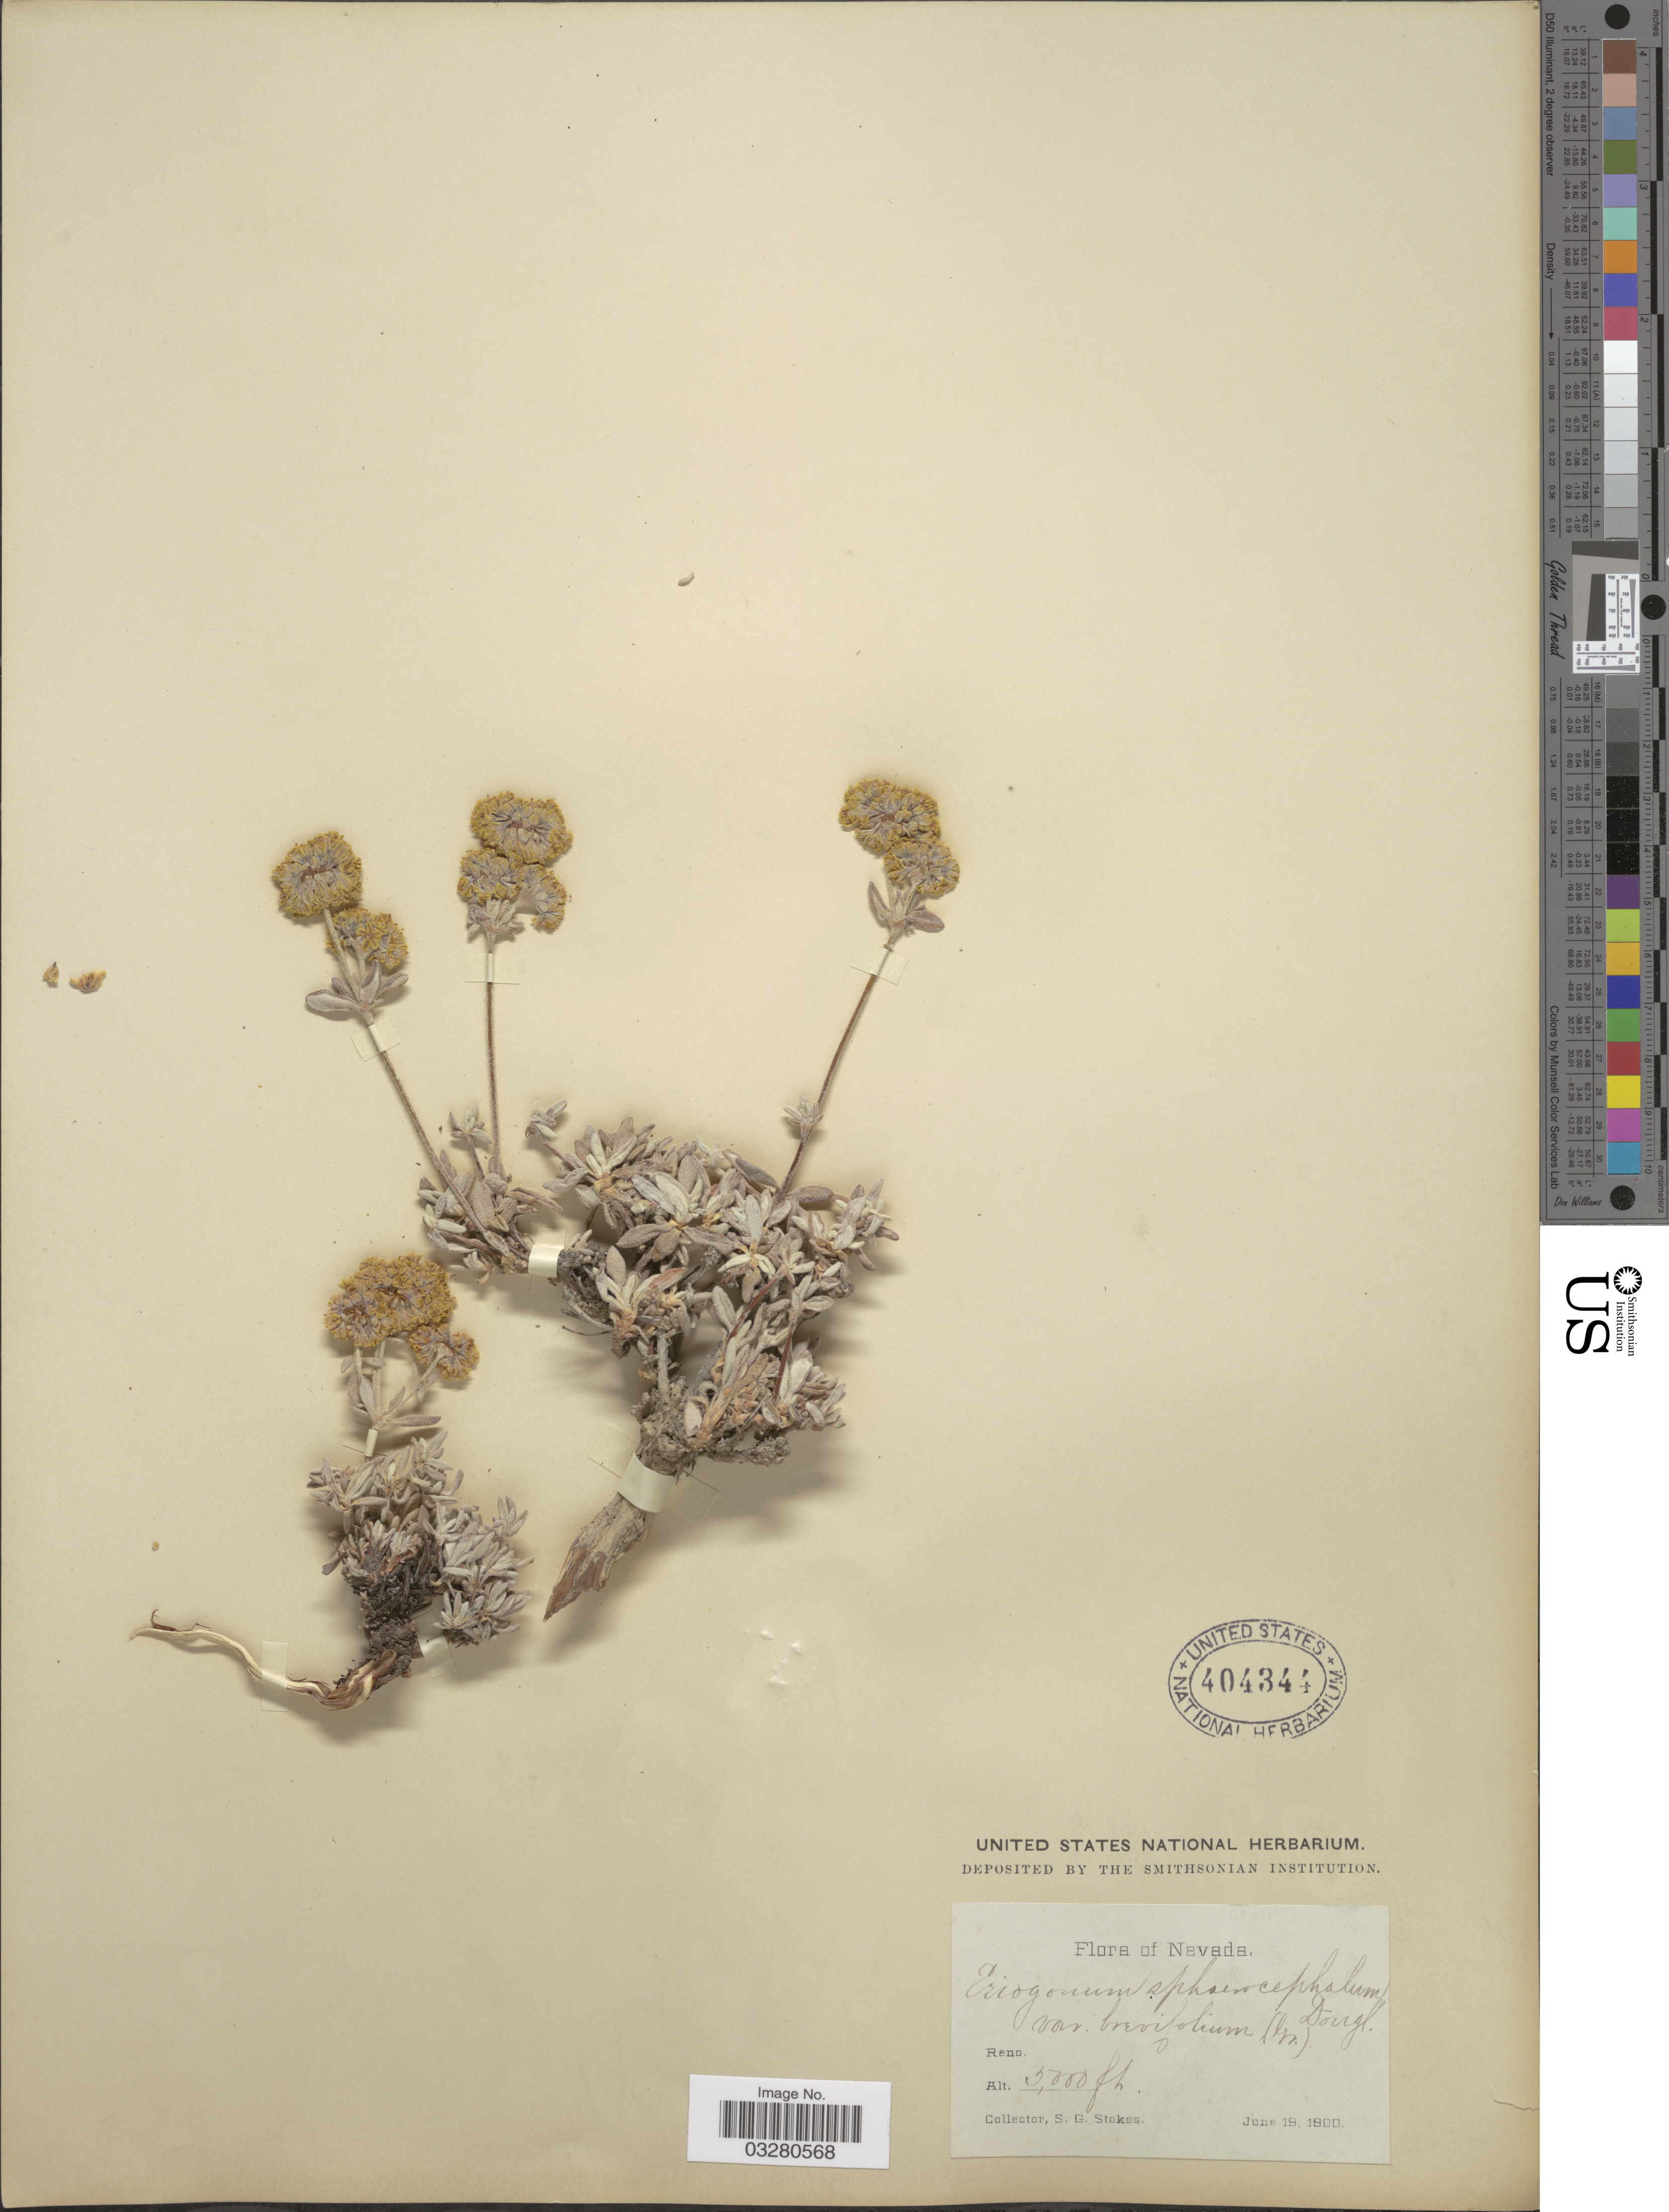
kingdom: Plantae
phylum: Tracheophyta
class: Magnoliopsida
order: Caryophyllales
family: Polygonaceae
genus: Eriogonum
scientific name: Eriogonum sphaerocephalum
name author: Benth. & Douglas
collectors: S. G. Stokes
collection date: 1900-10-18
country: United States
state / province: Nevada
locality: Reno.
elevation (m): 1524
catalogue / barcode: US 404344